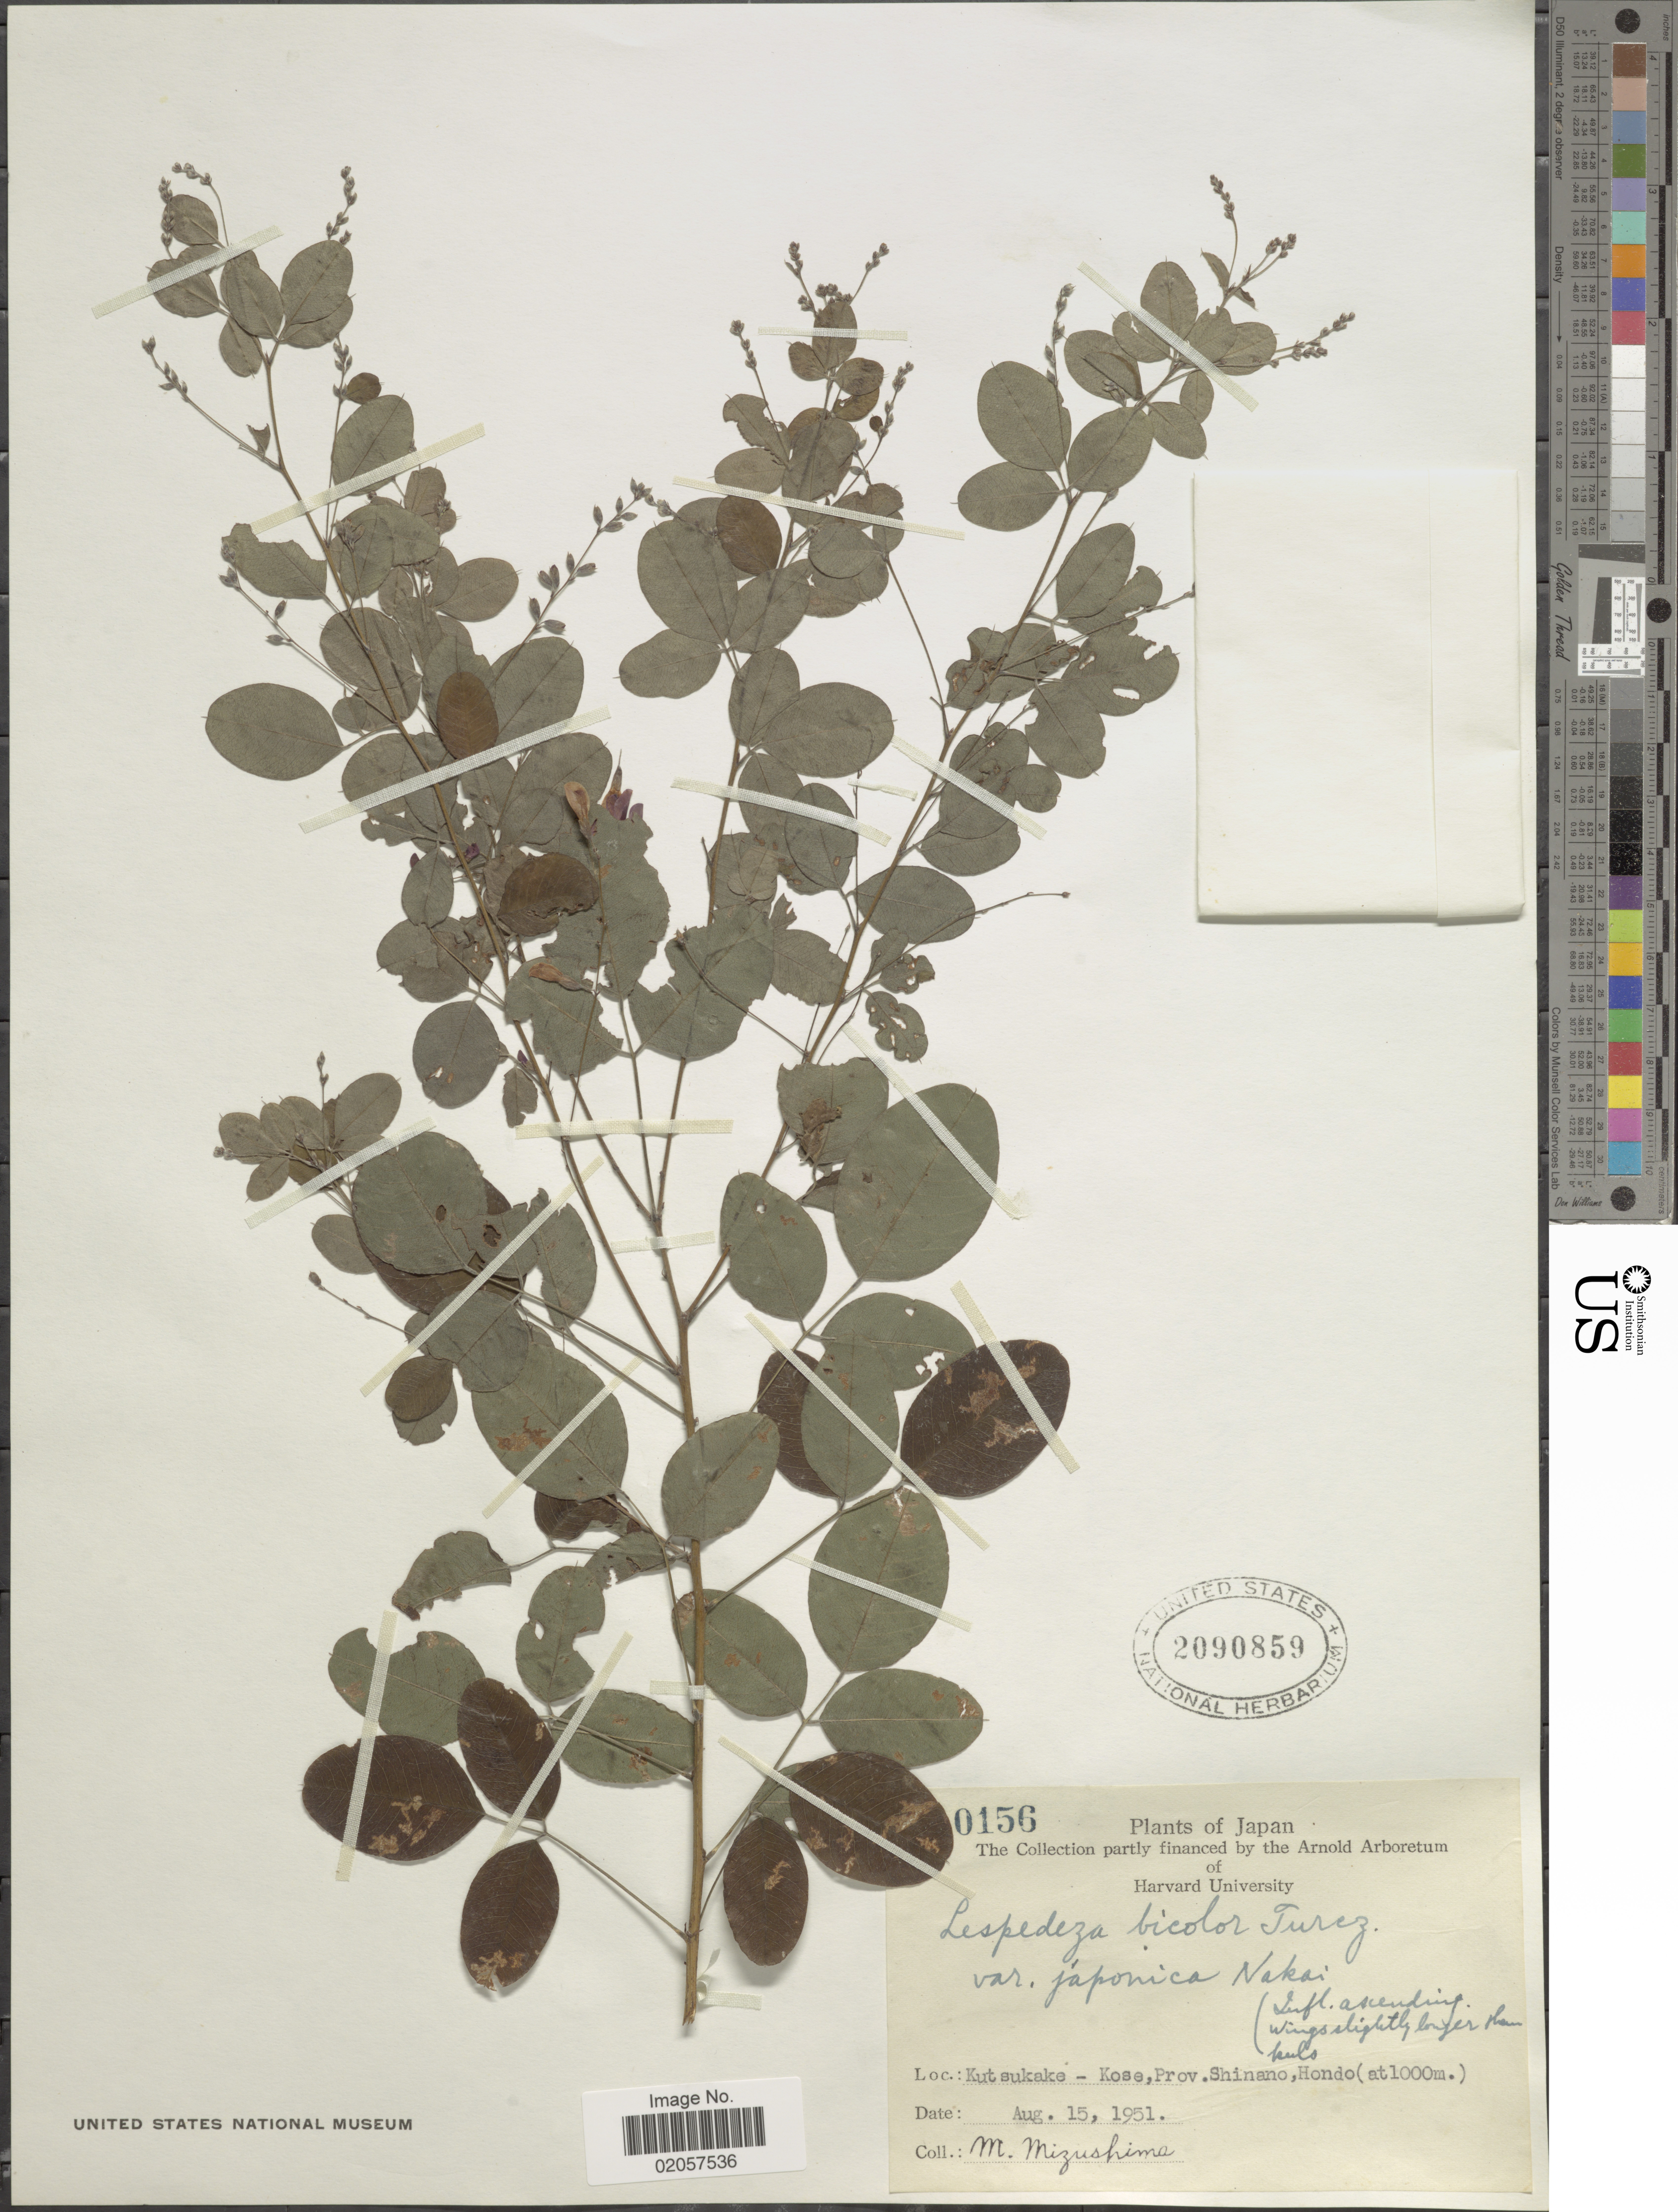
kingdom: Plantae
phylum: Tracheophyta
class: Magnoliopsida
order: Fabales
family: Fabaceae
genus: Lespedeza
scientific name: Lespedeza bicolor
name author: Turcz.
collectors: M. Mizushima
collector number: !0156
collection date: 1951-08-15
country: Japan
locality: Kutsukake-Kose, Prov. Shinano, Hondo.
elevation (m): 1000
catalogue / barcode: US 2090859